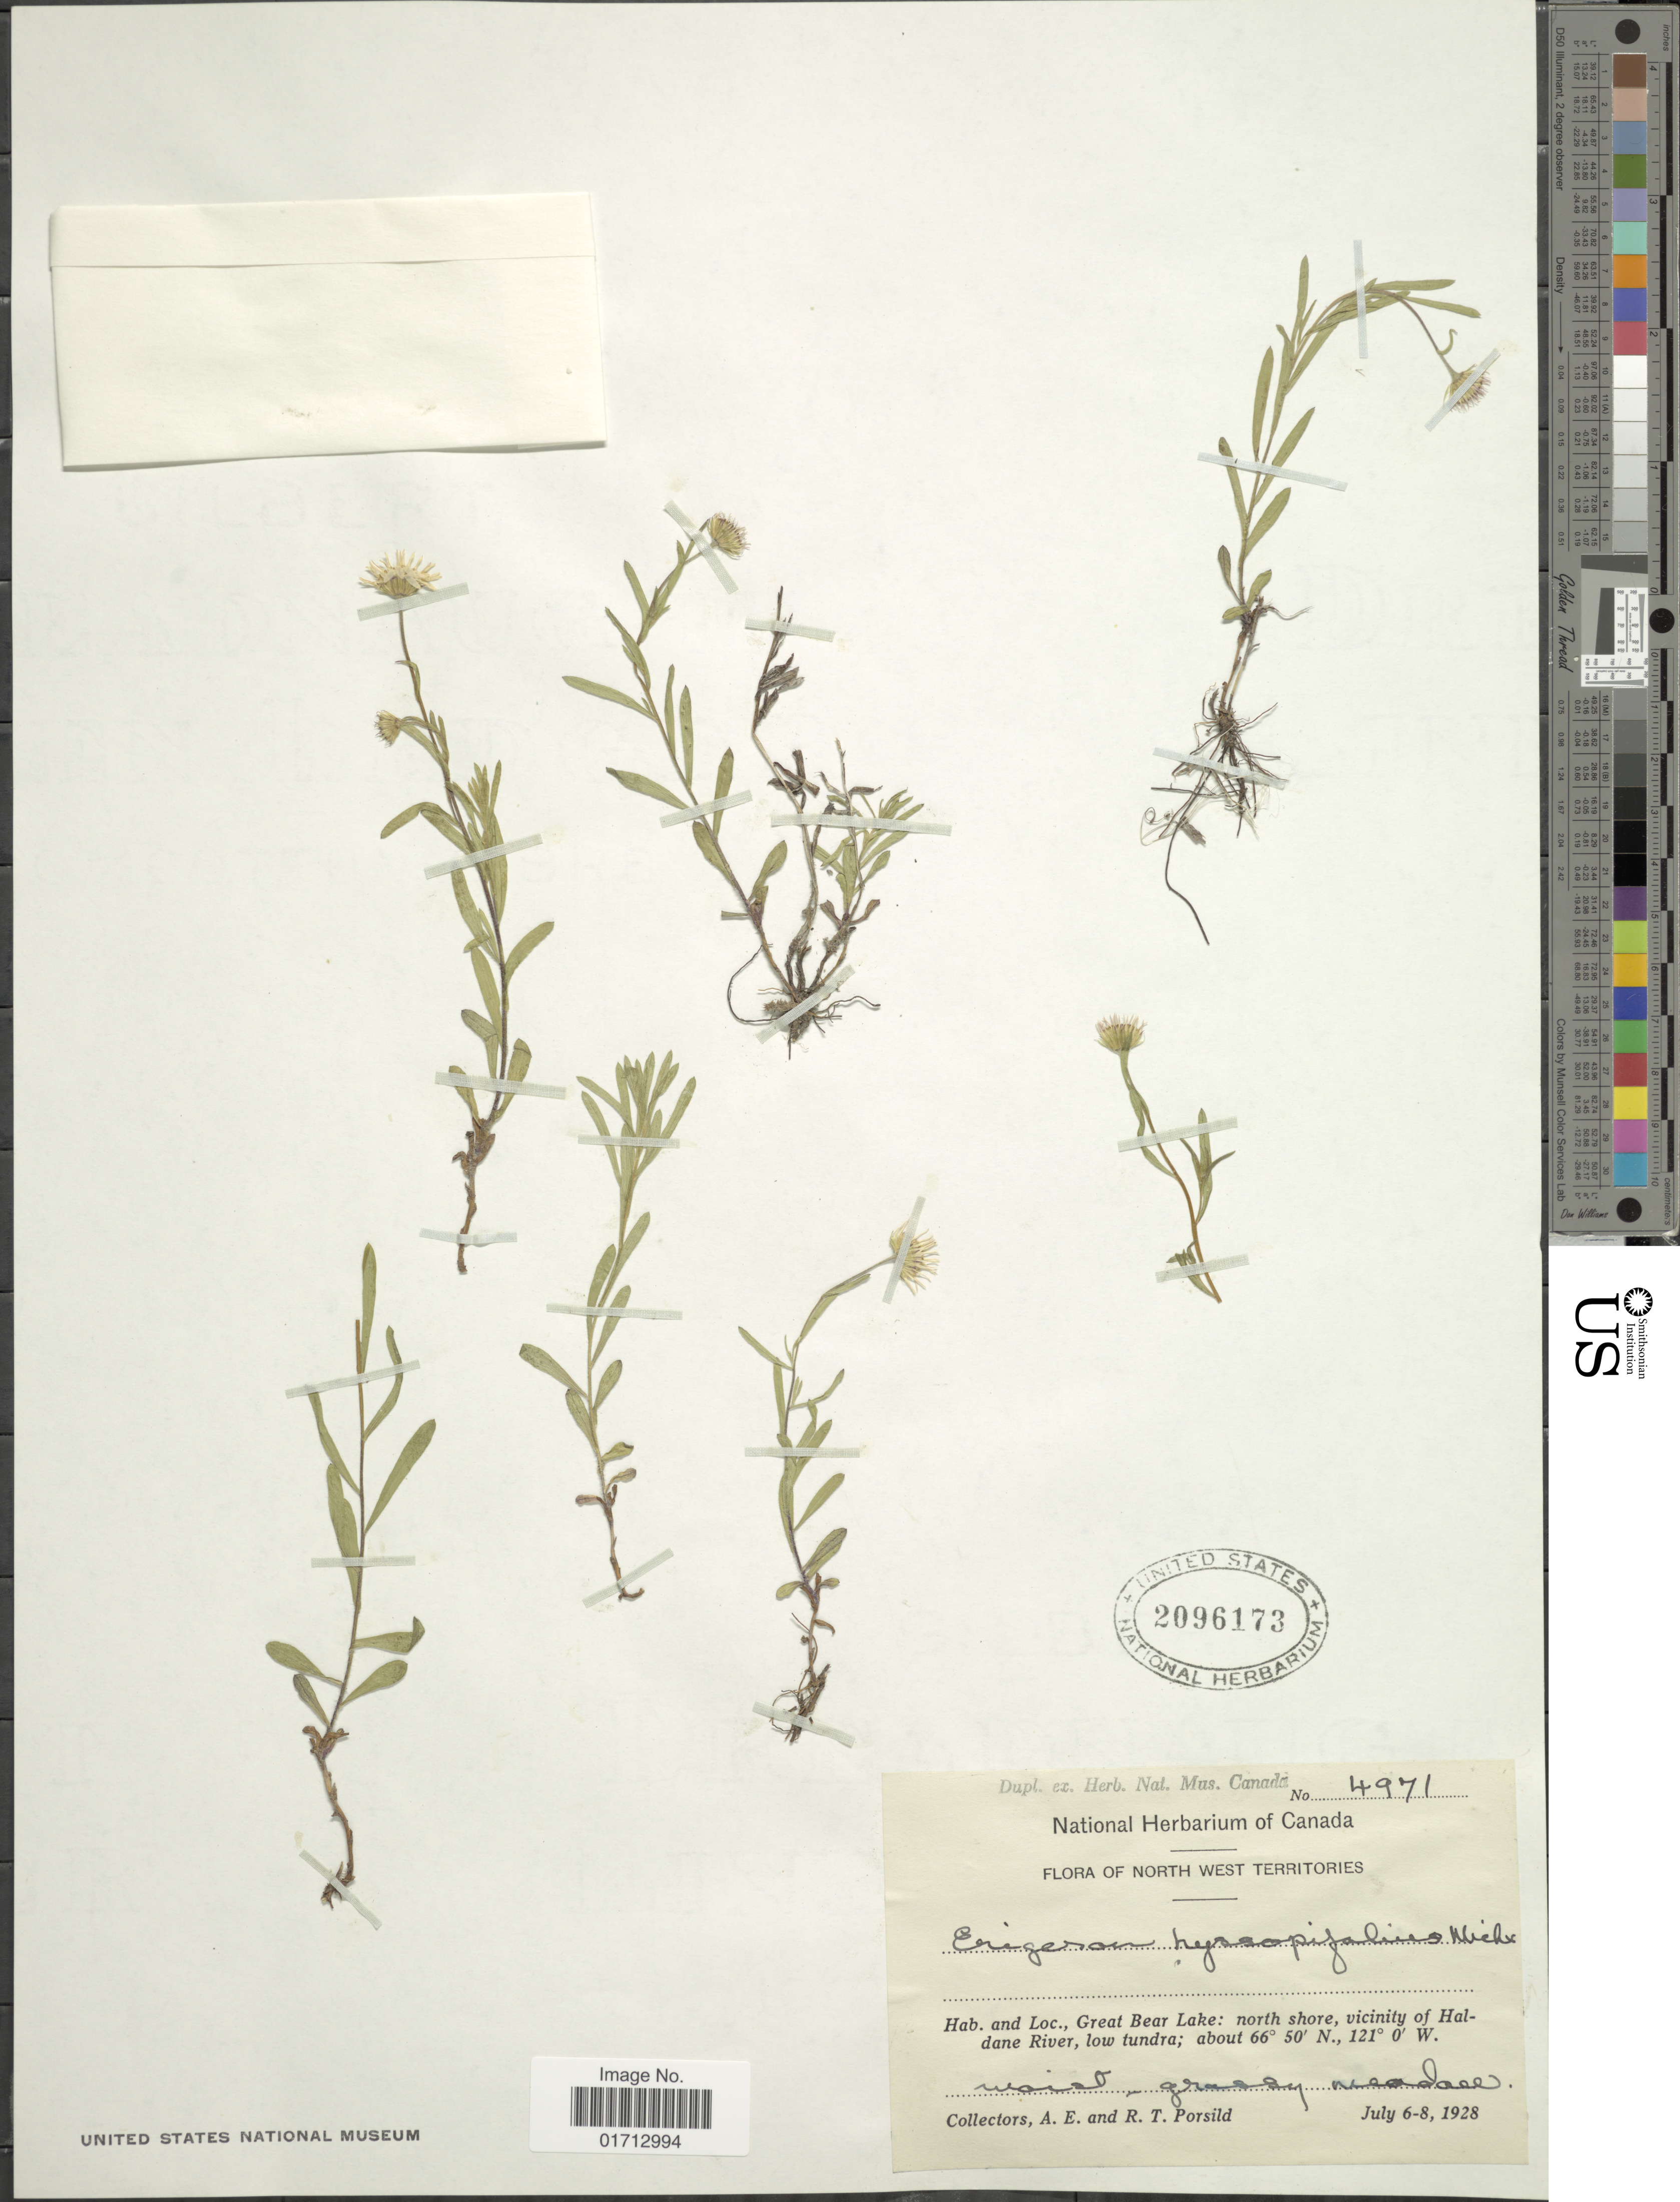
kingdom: Plantae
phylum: Tracheophyta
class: Magnoliopsida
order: Asterales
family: Asteraceae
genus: Erigeron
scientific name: Erigeron hyssopifolius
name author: Michx.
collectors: A. E. Porsild & R. T. Porsild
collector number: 4971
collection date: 1928-07-06/1928-07-08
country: Canada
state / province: Northwest Territories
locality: Great Bear Lake: North shore, vicinity of Haldane River,low tundra.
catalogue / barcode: US 2096173